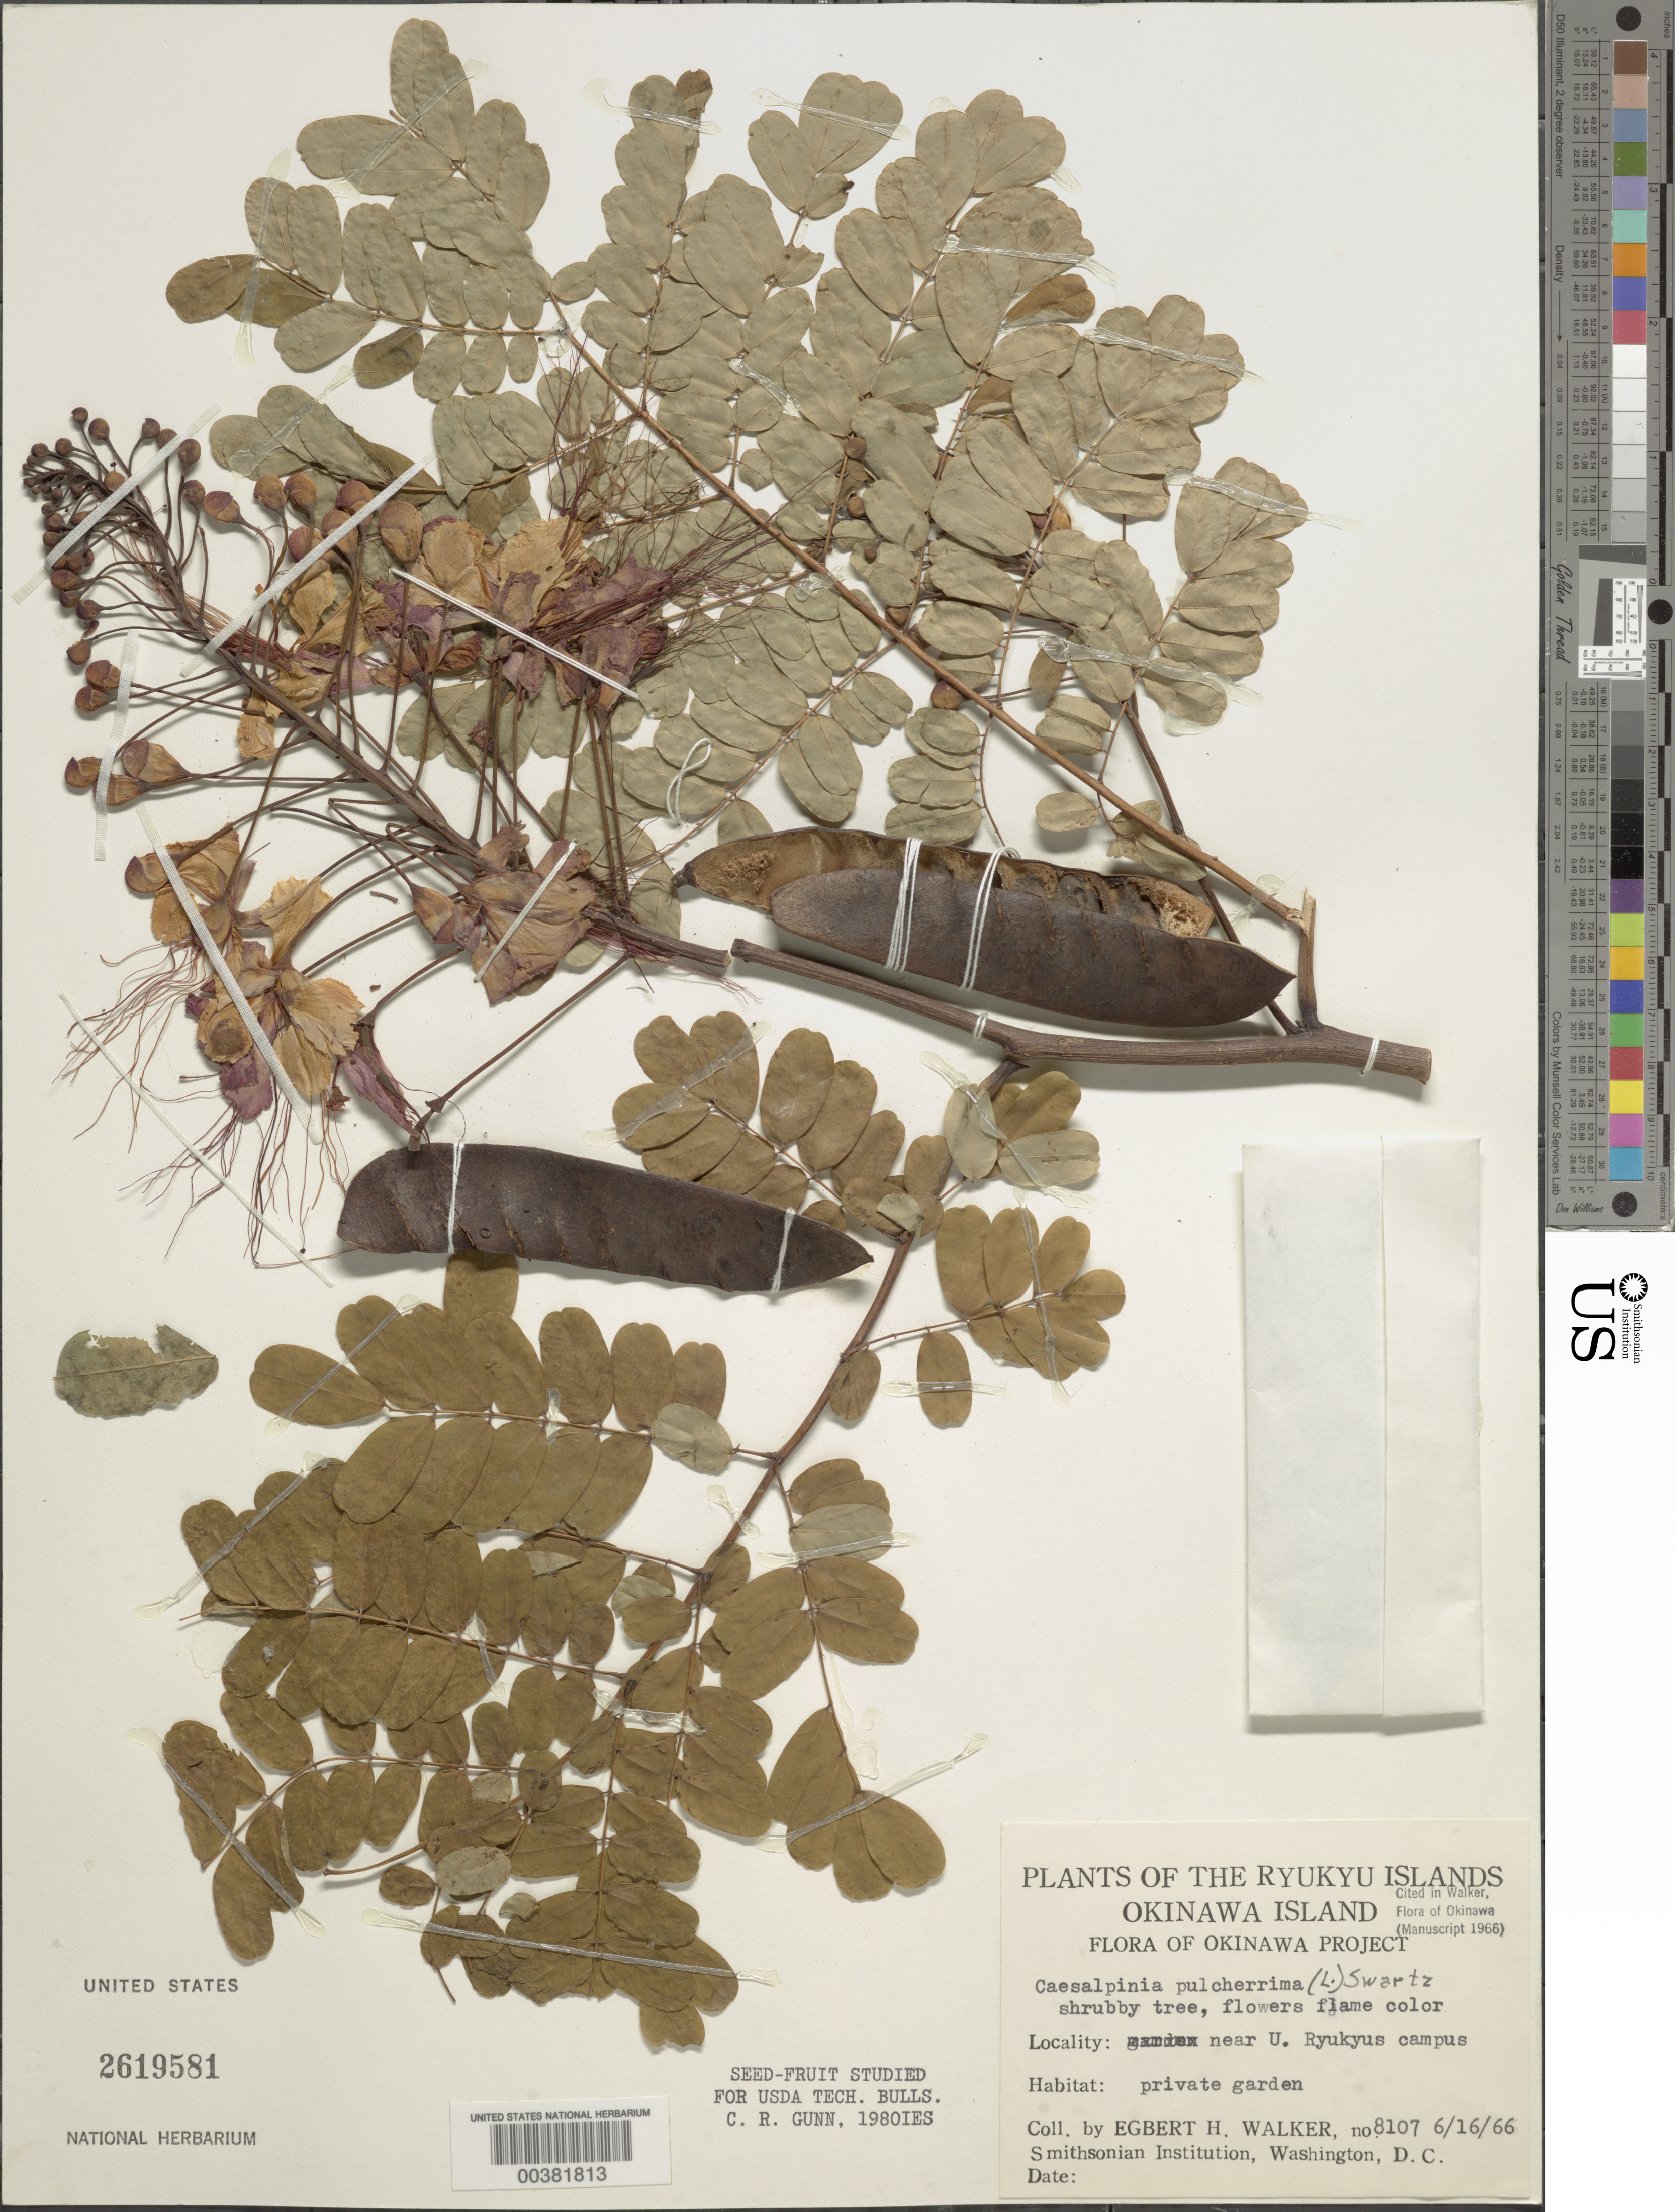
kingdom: Plantae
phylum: Tracheophyta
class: Magnoliopsida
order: Fabales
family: Fabaceae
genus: Caesalpinia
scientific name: Caesalpinia pulcherrima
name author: (L.) Sw.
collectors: E. H. Walker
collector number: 8107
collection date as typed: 16 Jun 1966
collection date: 1966-06-16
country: Japan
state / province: Okinawa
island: Okinawa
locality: Near u. ryukyus campus [Okinawa Is.]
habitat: Private garden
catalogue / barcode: US 2619581